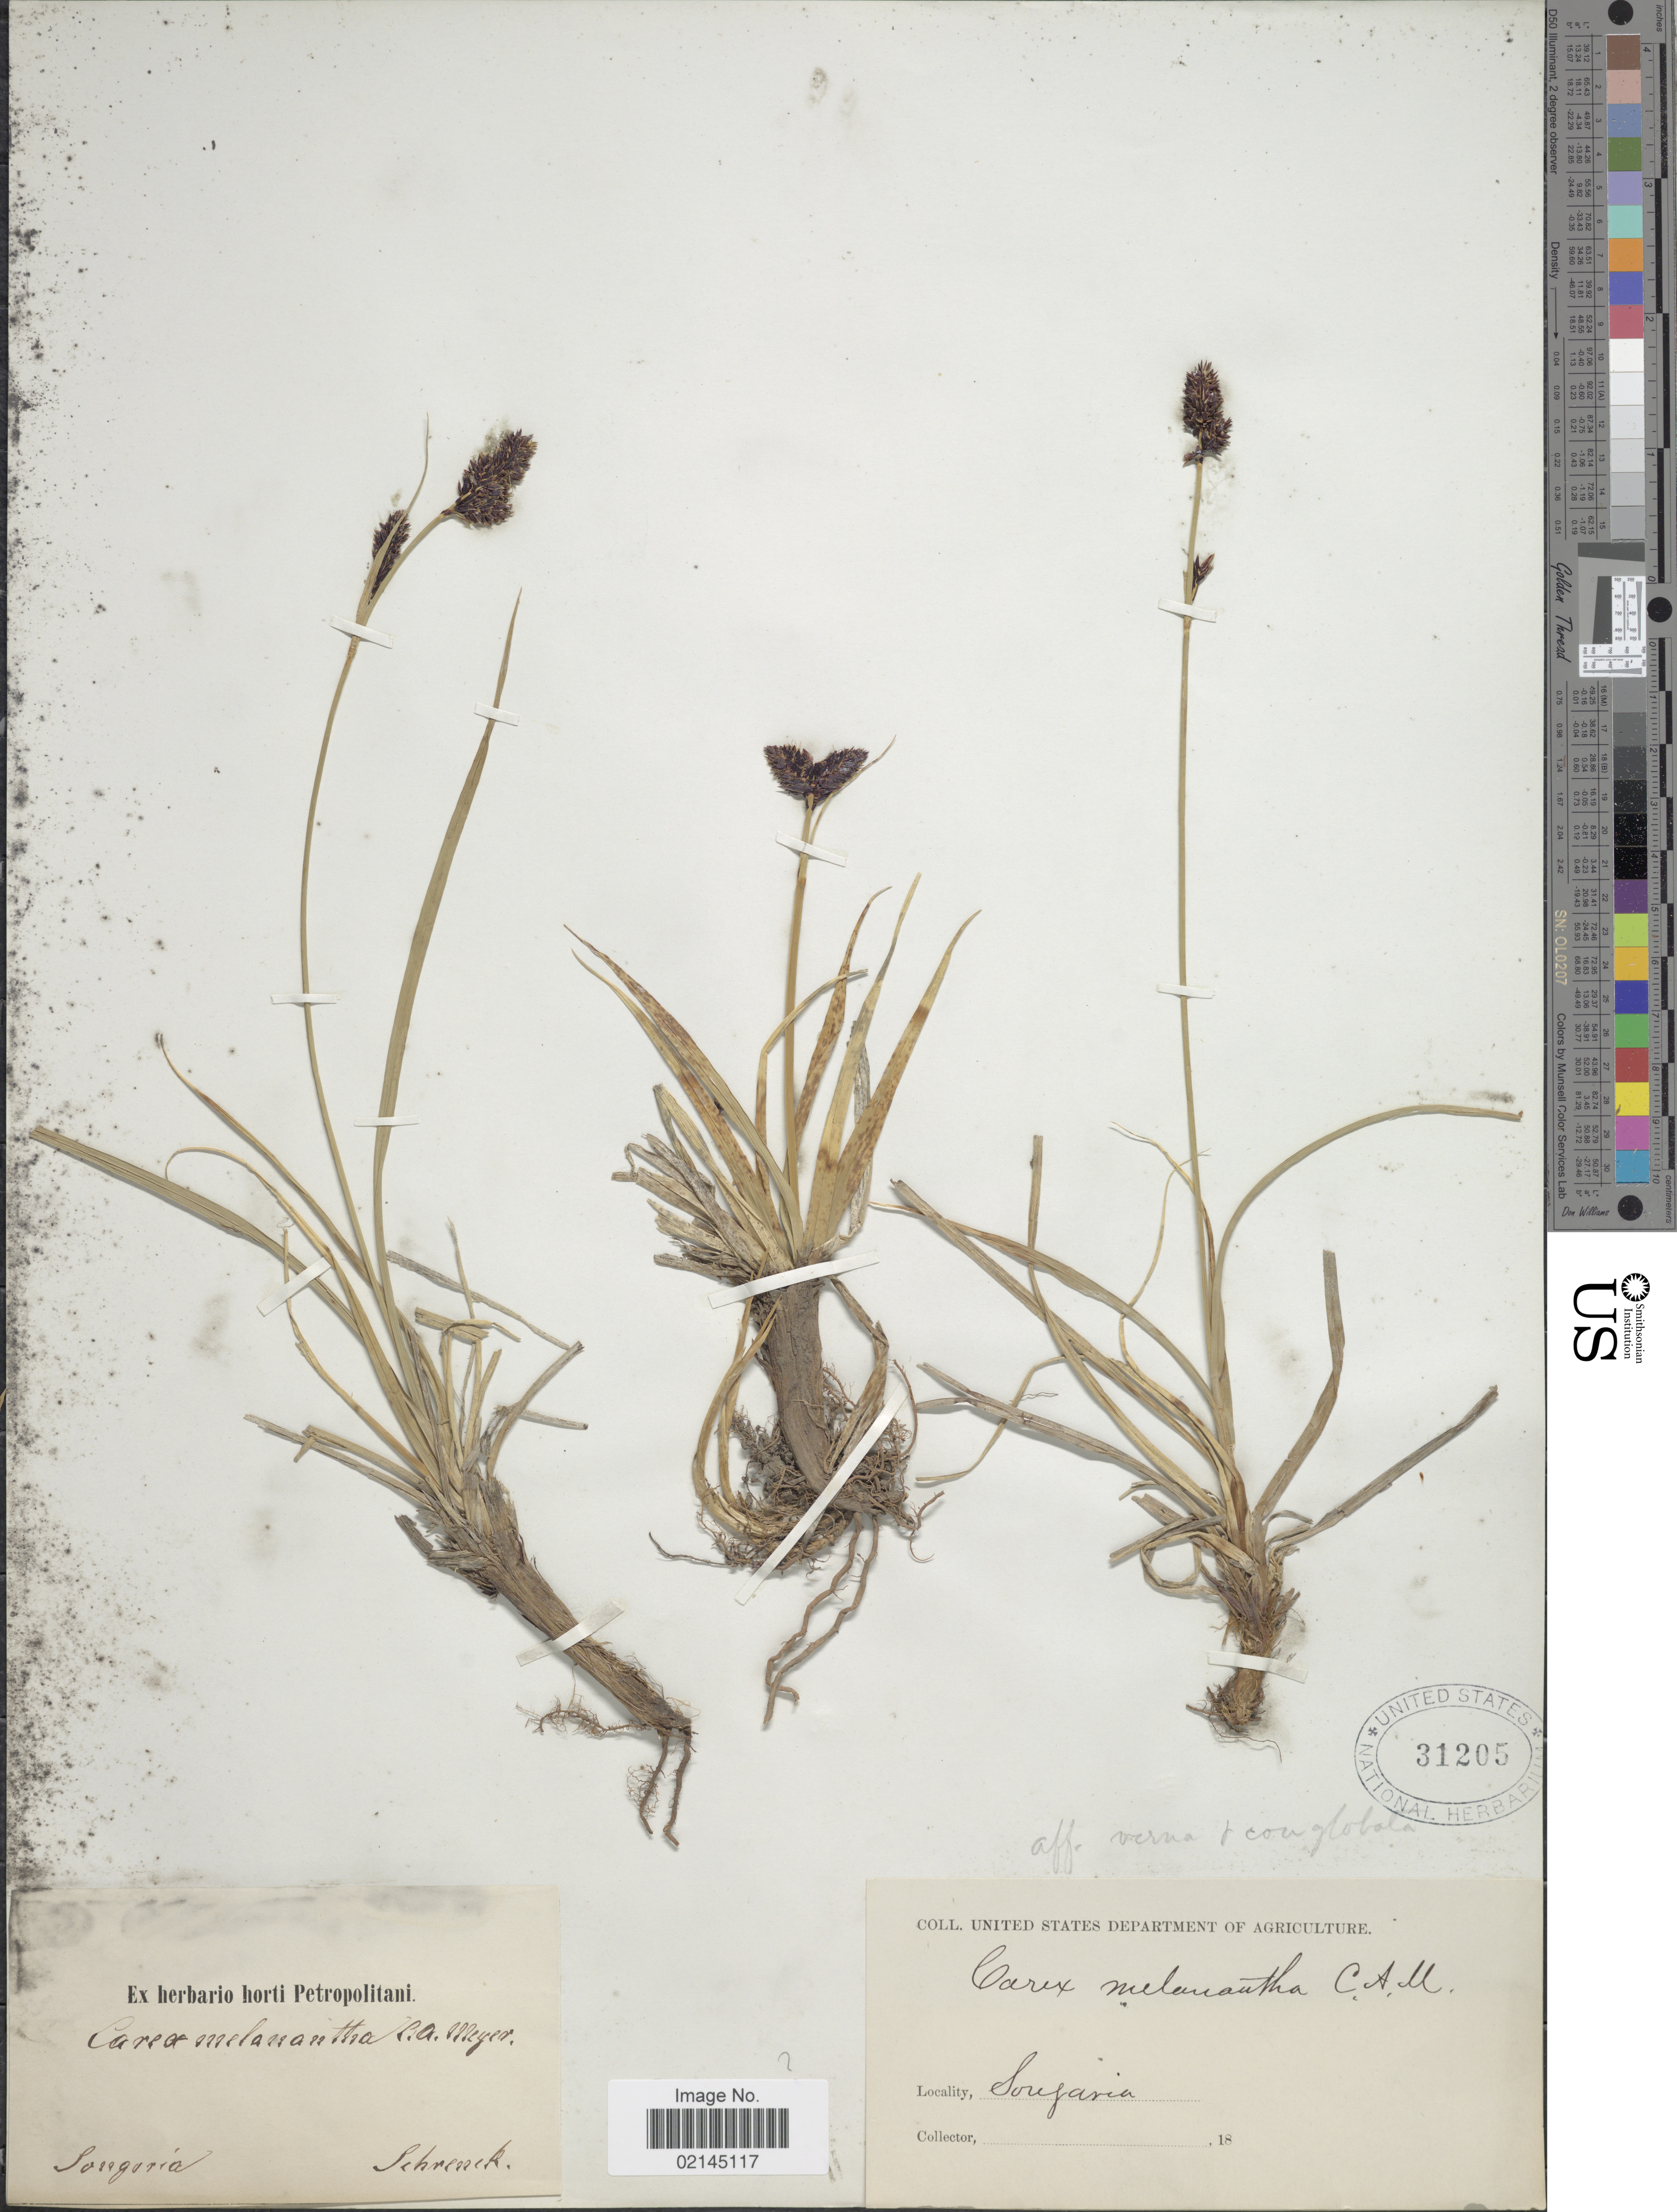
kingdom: Plantae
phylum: Tracheophyta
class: Liliopsida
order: Poales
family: Cyperaceae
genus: Carex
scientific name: Carex melanantha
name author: C.A. Mey.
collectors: A.G. Schrenk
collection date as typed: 18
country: China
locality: Songaria [interpreted]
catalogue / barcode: US 31205